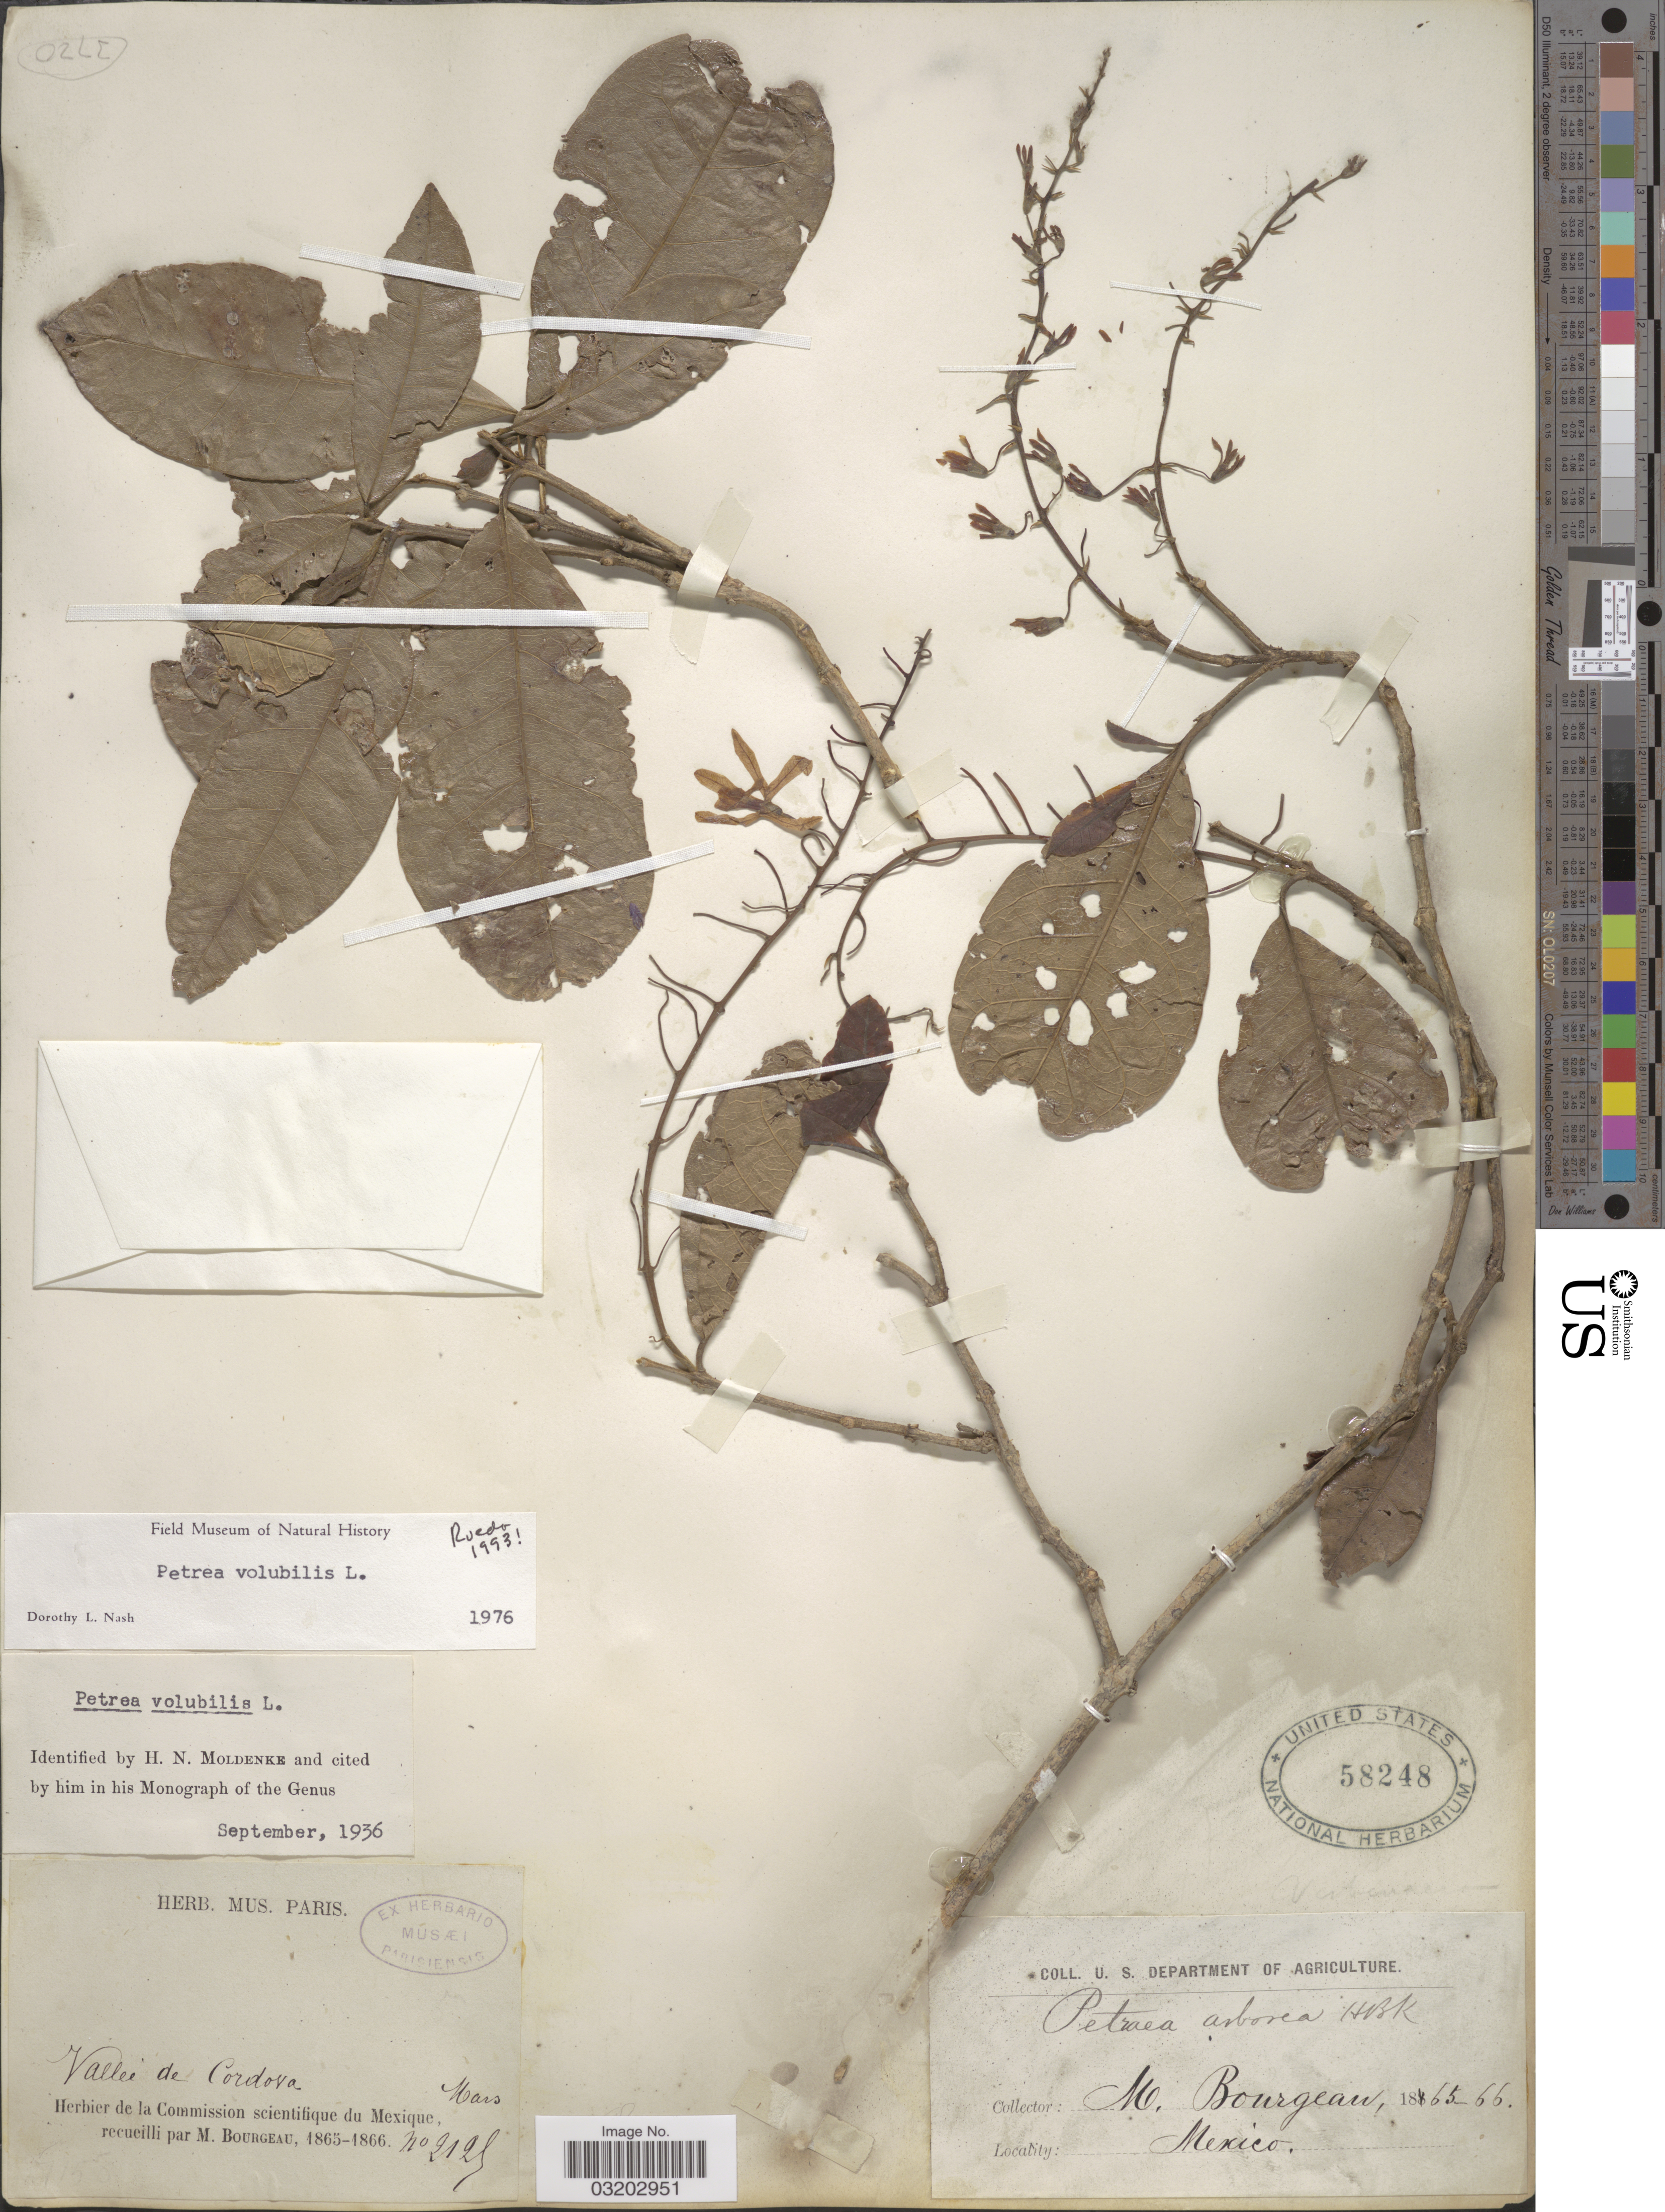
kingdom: Plantae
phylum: Tracheophyta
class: Magnoliopsida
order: Lamiales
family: Verbenaceae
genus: Petrea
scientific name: Petrea volubilis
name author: L.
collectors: M. Bourgeau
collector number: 2125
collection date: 1865-03/1866-03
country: Mexico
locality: Vallée de Cordova.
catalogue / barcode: US 58248